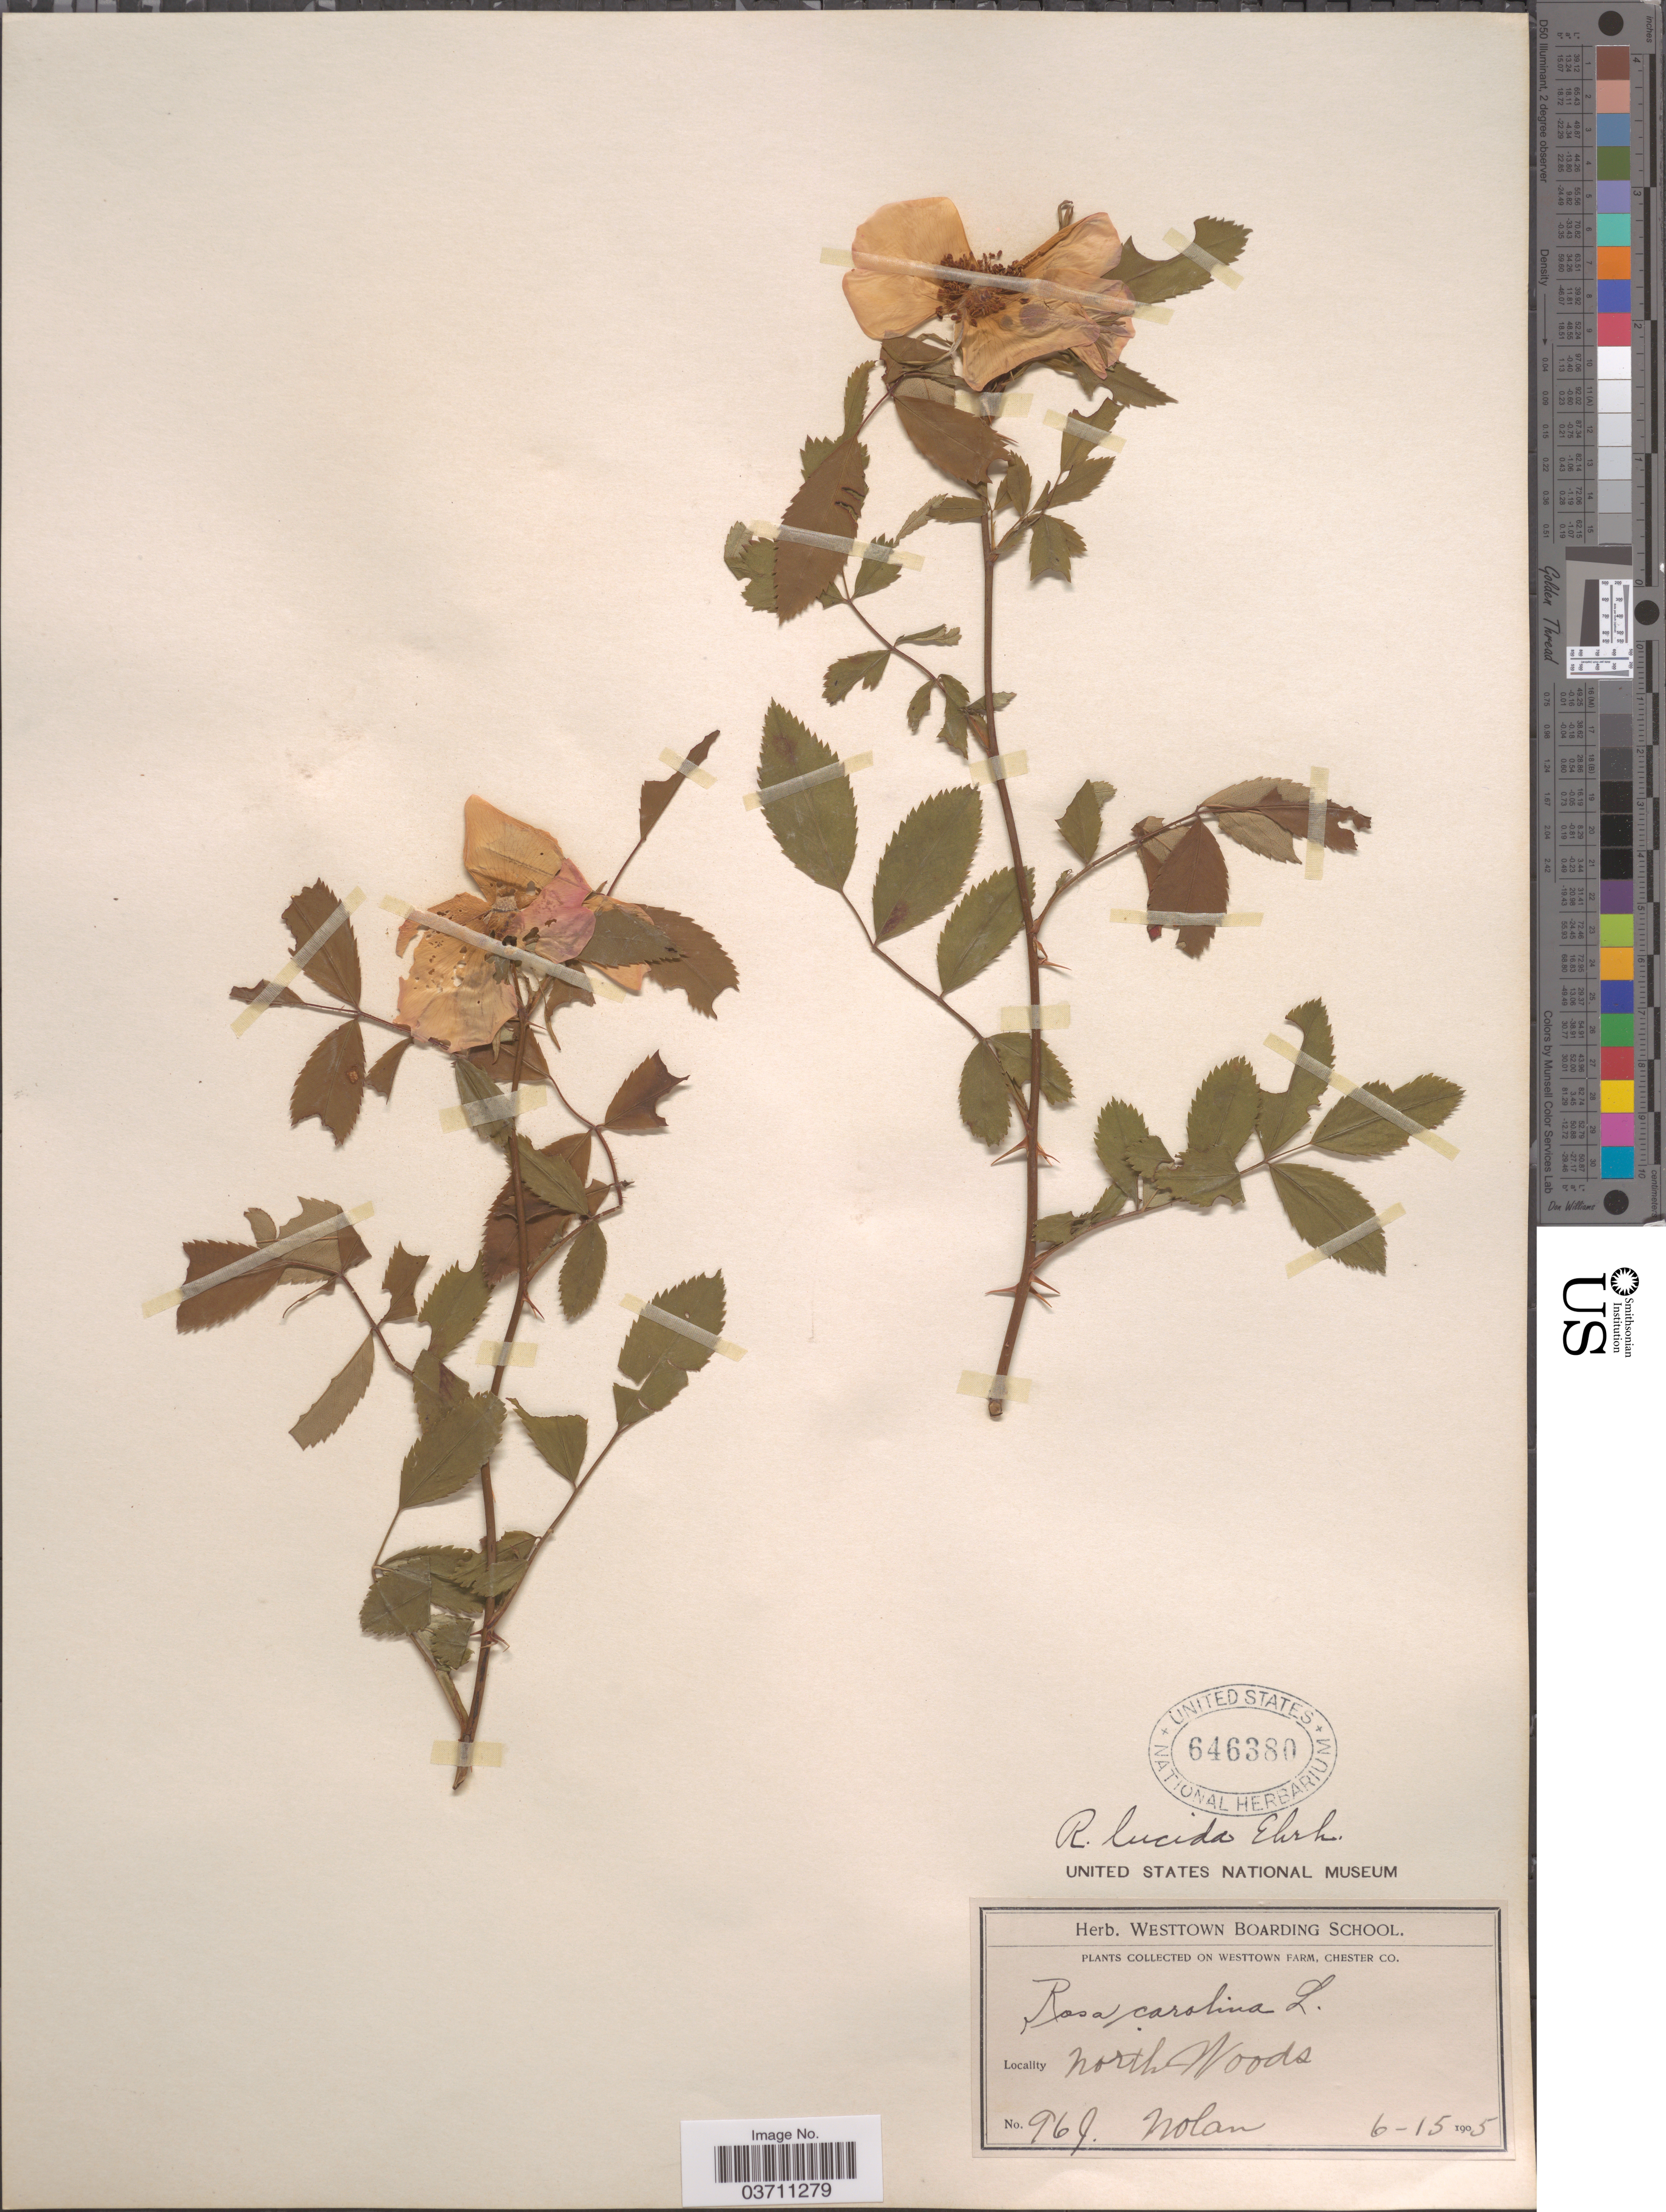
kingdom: Plantae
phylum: Tracheophyta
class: Magnoliopsida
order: Rosales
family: Rosaceae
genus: Rosa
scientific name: Rosa lucida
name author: Meehan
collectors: -. Nolan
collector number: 969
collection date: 1905-06-15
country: United States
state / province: Pennsylvania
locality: On Westtown Farm, Chester Co. North Woods.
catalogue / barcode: US 646380